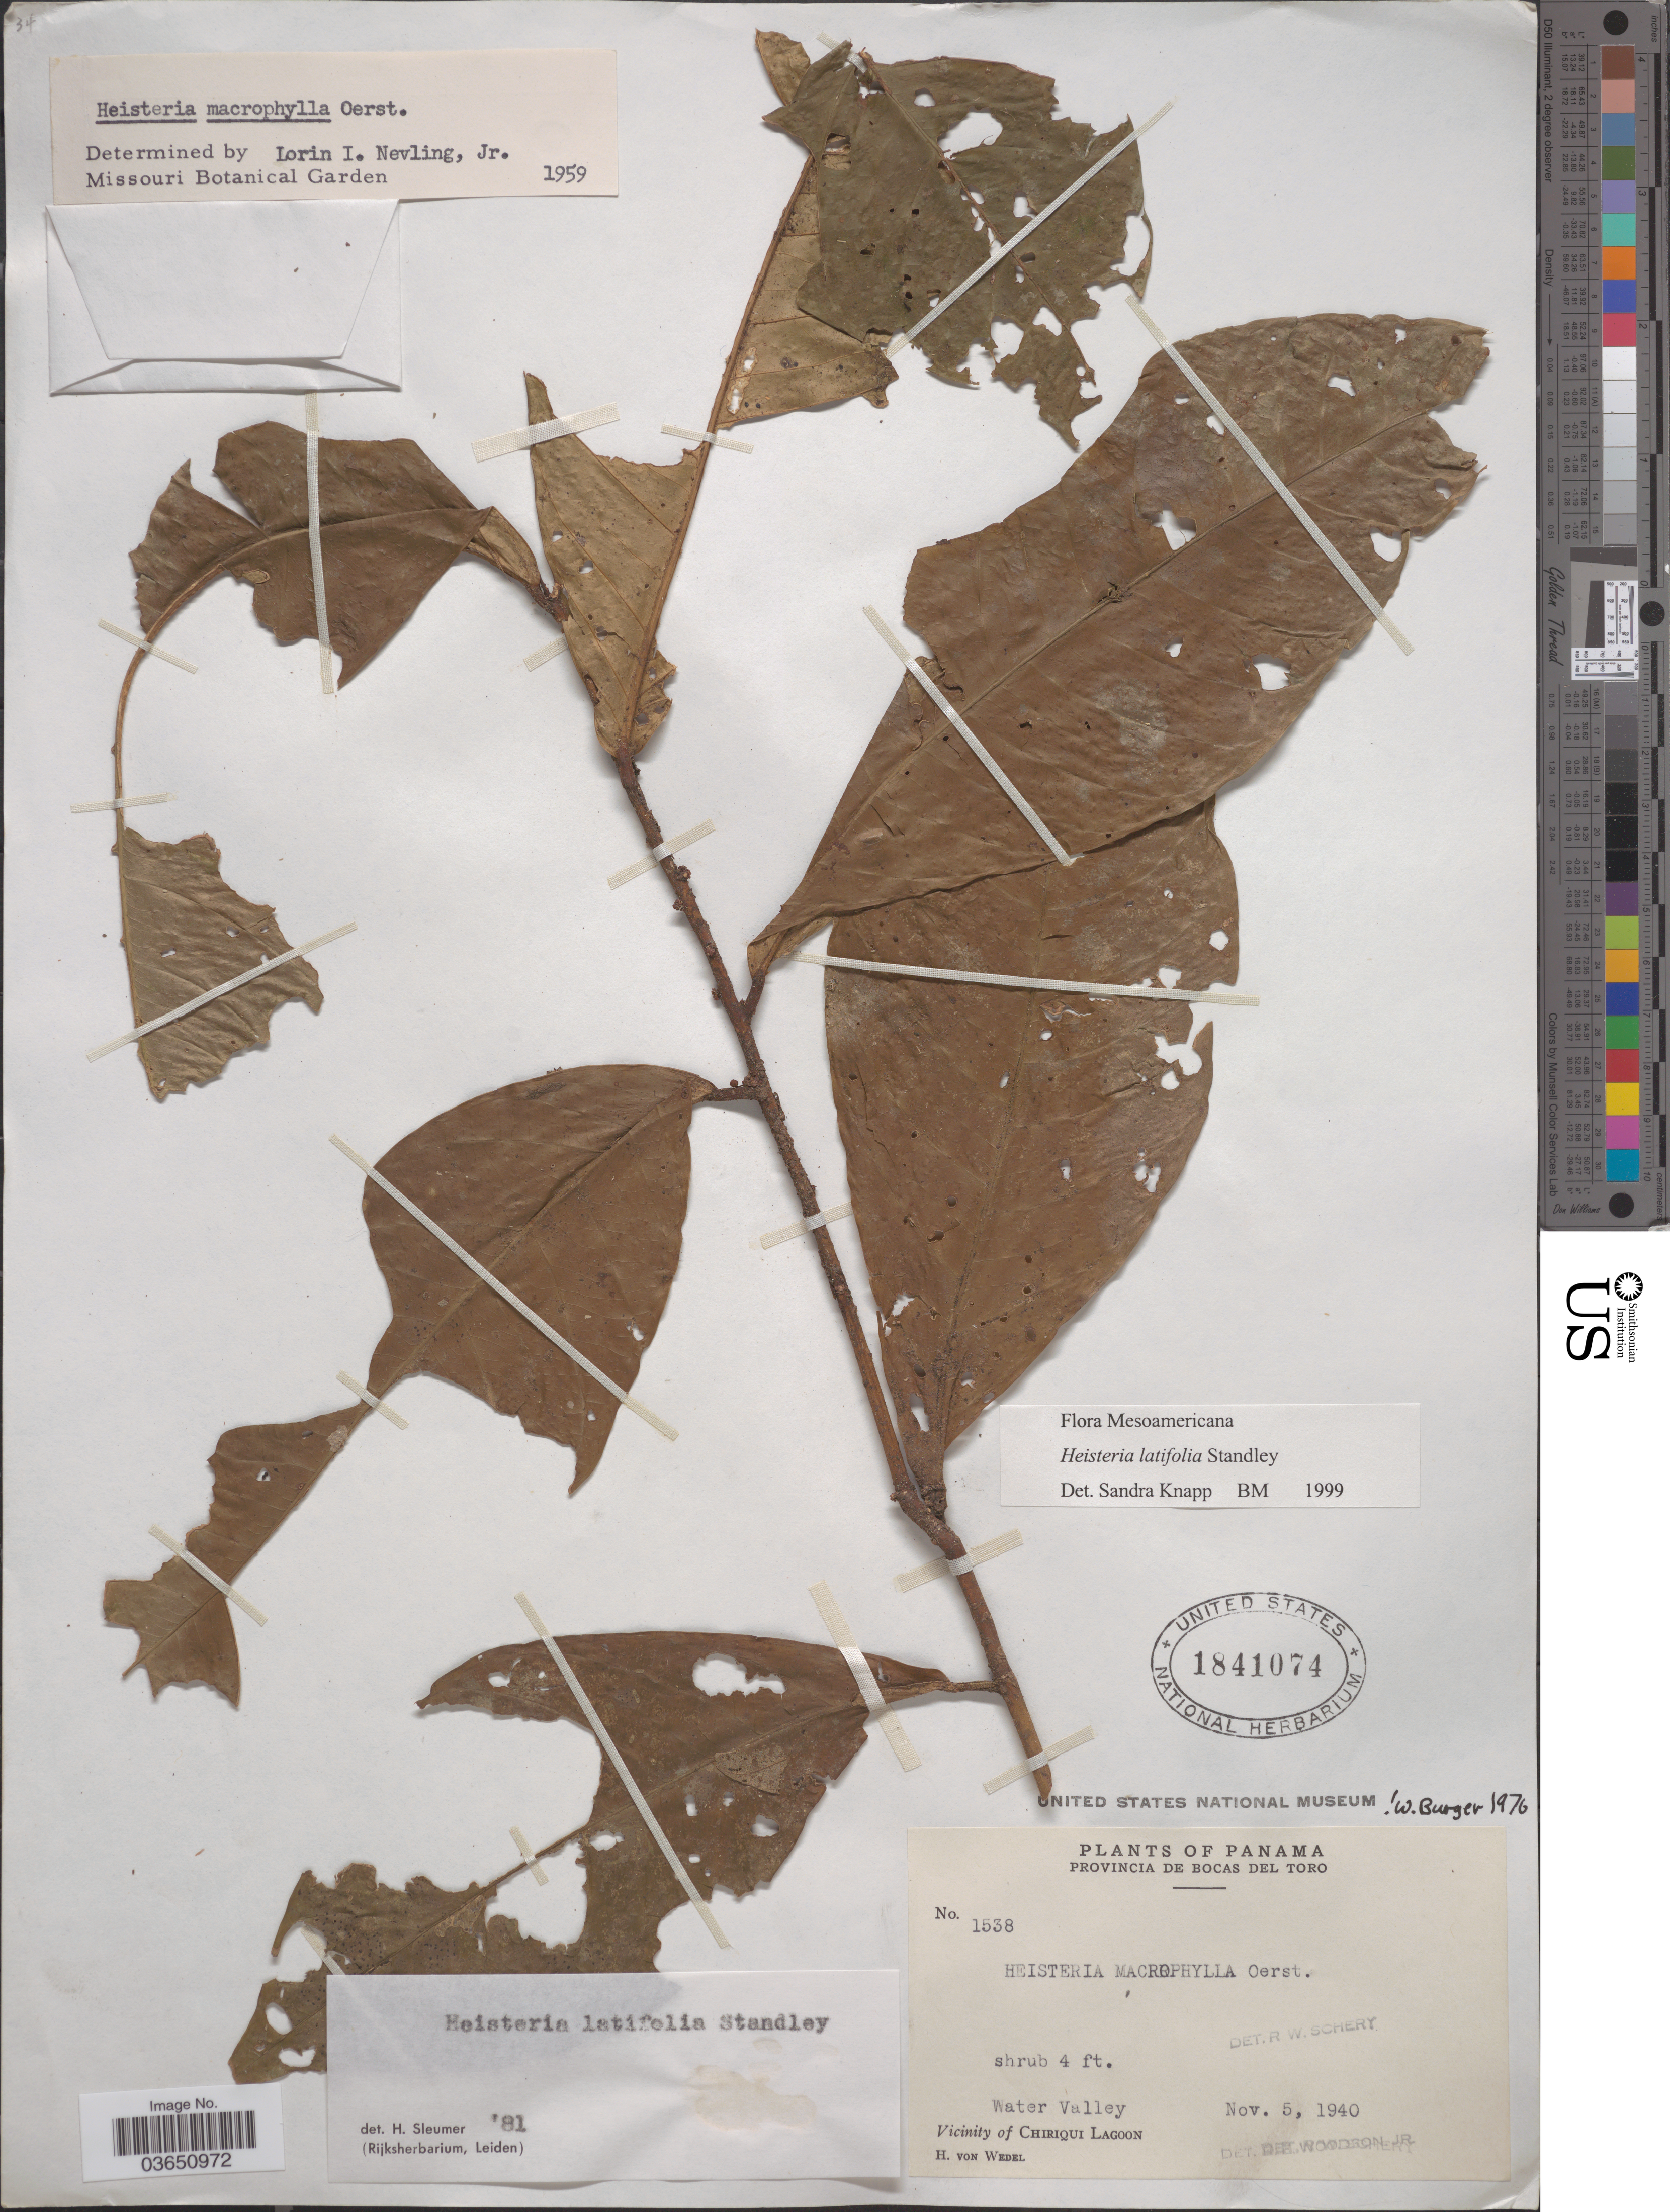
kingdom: Plantae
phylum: Tracheophyta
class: Magnoliopsida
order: Santalales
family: Erythropalaceae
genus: Heisteria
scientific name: Heisteria latifolia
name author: Standl.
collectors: H. von Wedel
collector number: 1538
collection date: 1940-11-05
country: Panama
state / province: Bocas del Toro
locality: Water Valley. Vicinity of Chiriqui Lagoon.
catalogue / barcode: US 1841074